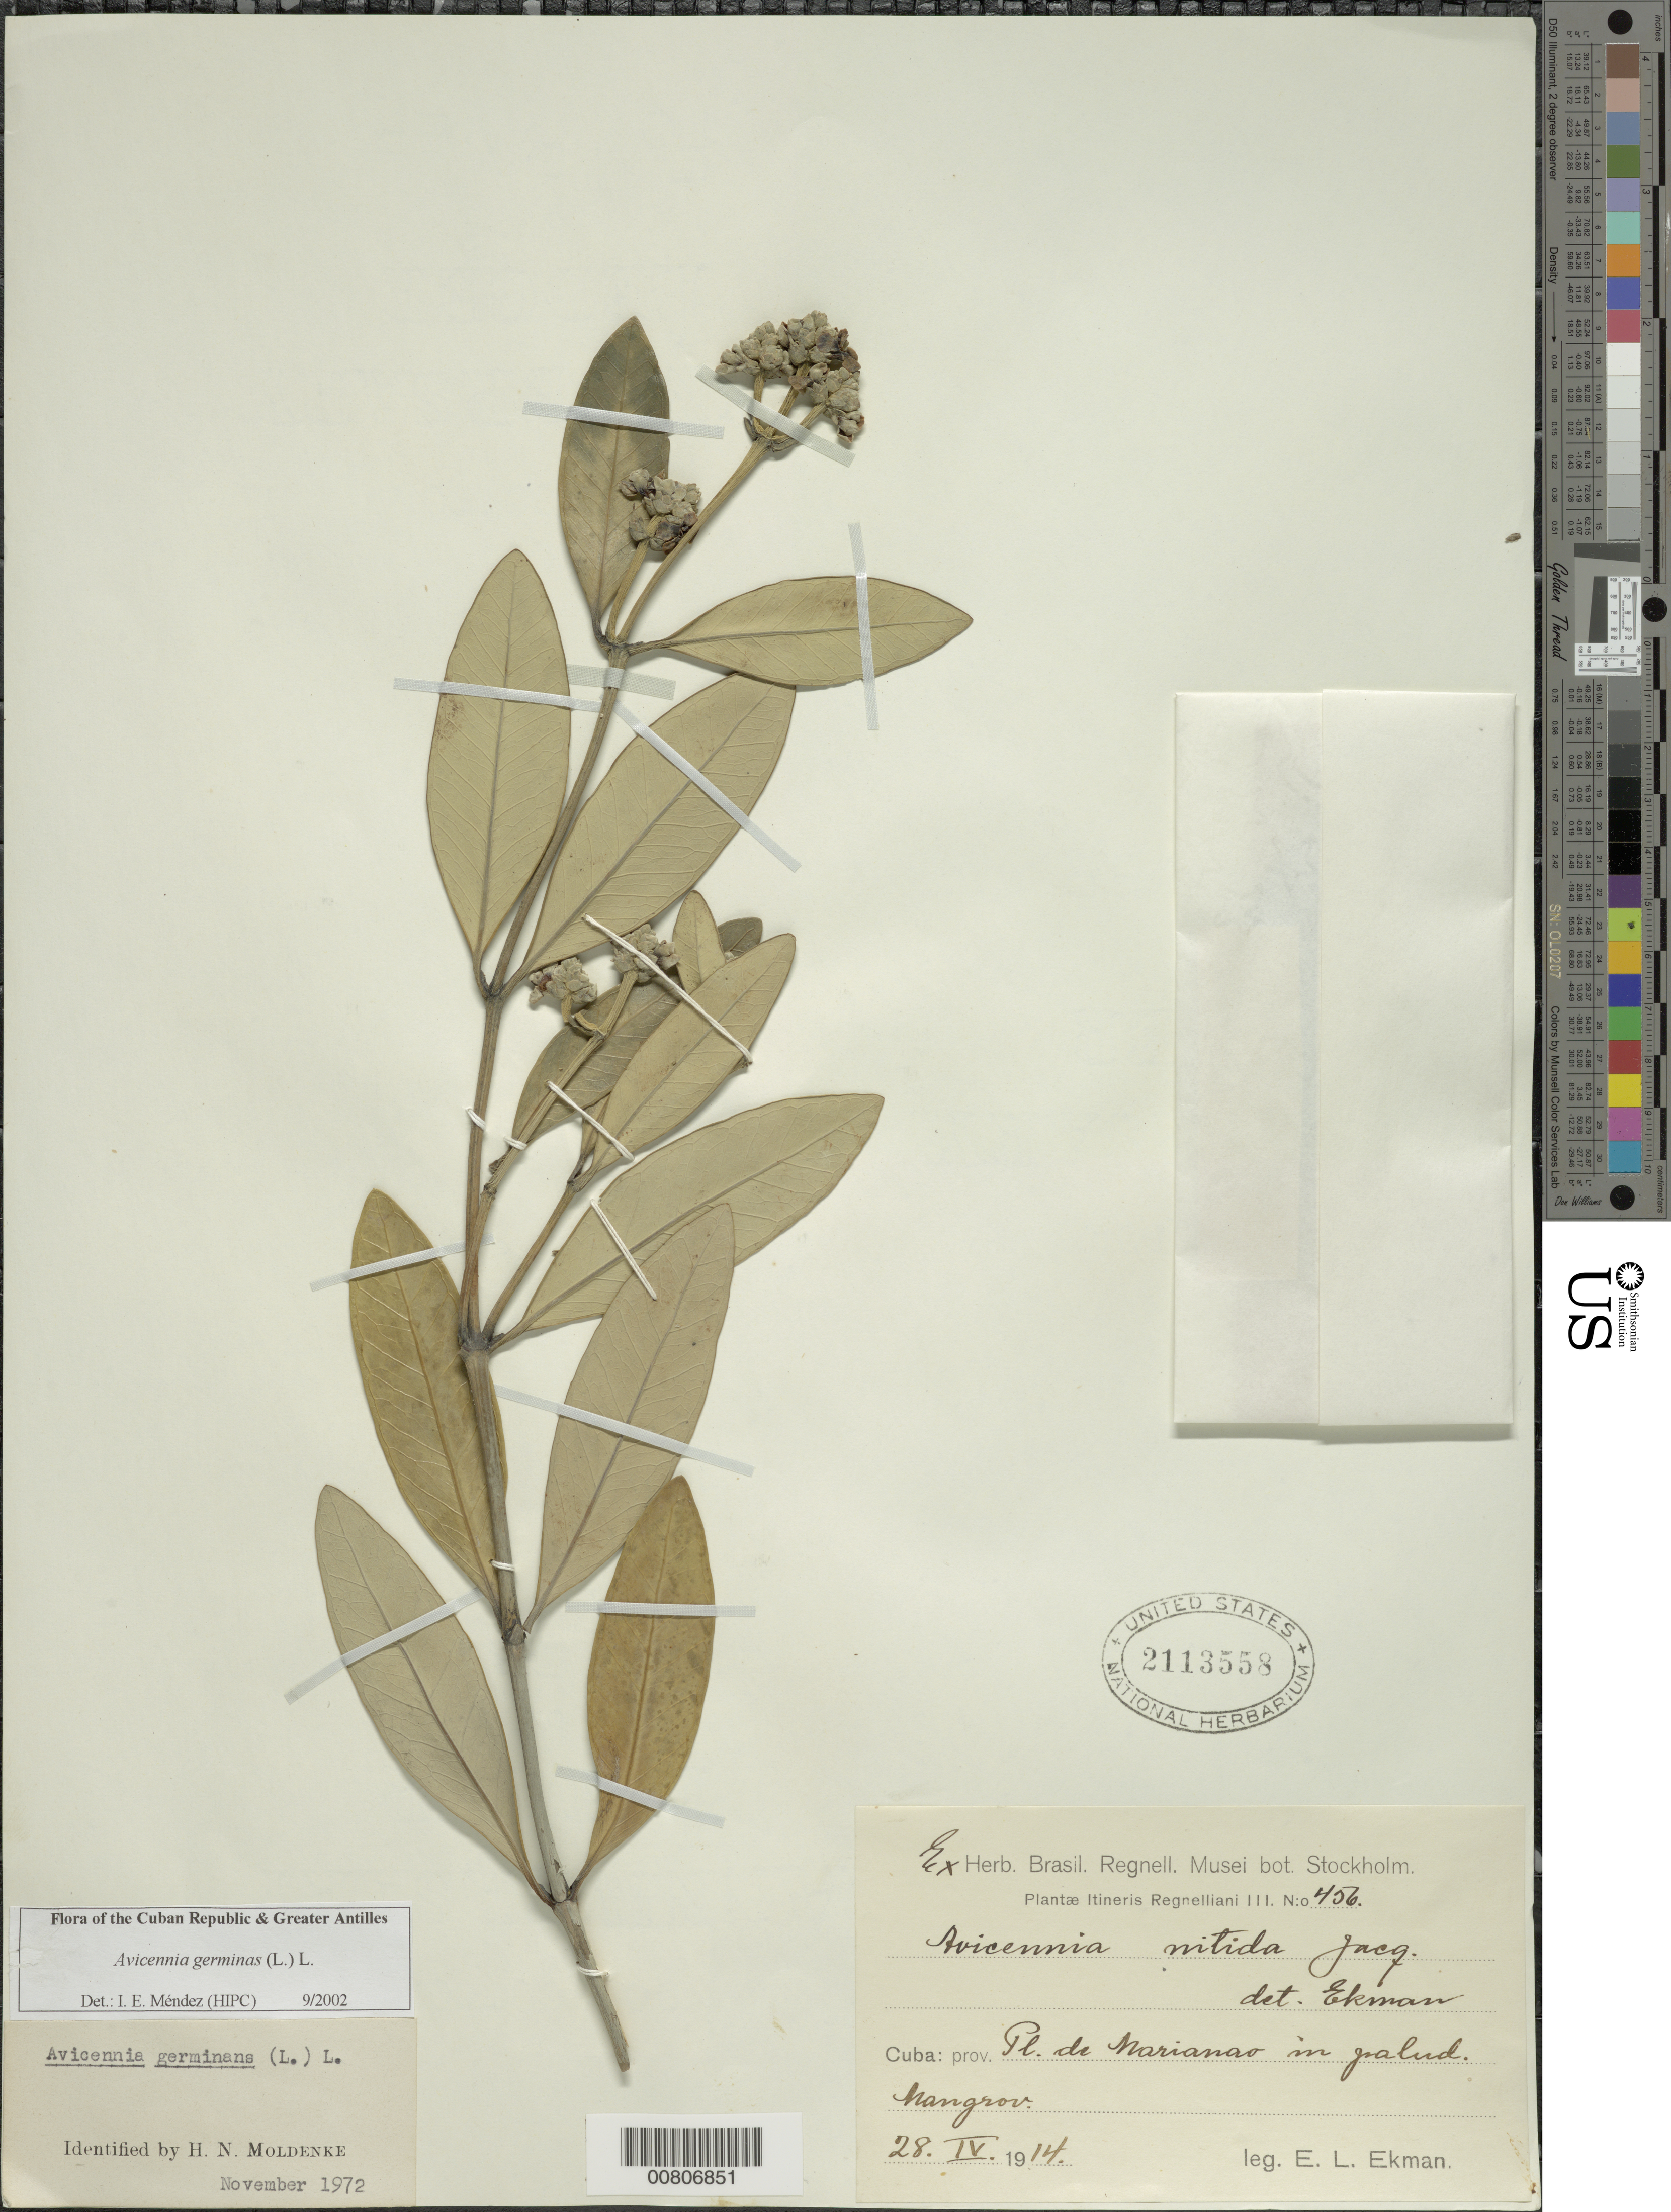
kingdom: Plantae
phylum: Tracheophyta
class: Magnoliopsida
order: Lamiales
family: Acanthaceae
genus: Avicennia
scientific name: Avicennia germinans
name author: (L.) L.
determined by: Méndez, Isidro E., (HIPC)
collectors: E. L. Ekman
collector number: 456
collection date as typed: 28 Apr 1914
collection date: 1914-04-28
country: Cuba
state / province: La Habana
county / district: Municipio Playa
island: Cuba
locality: Pl de Marianao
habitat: Palud mangrove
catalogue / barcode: US 2113558